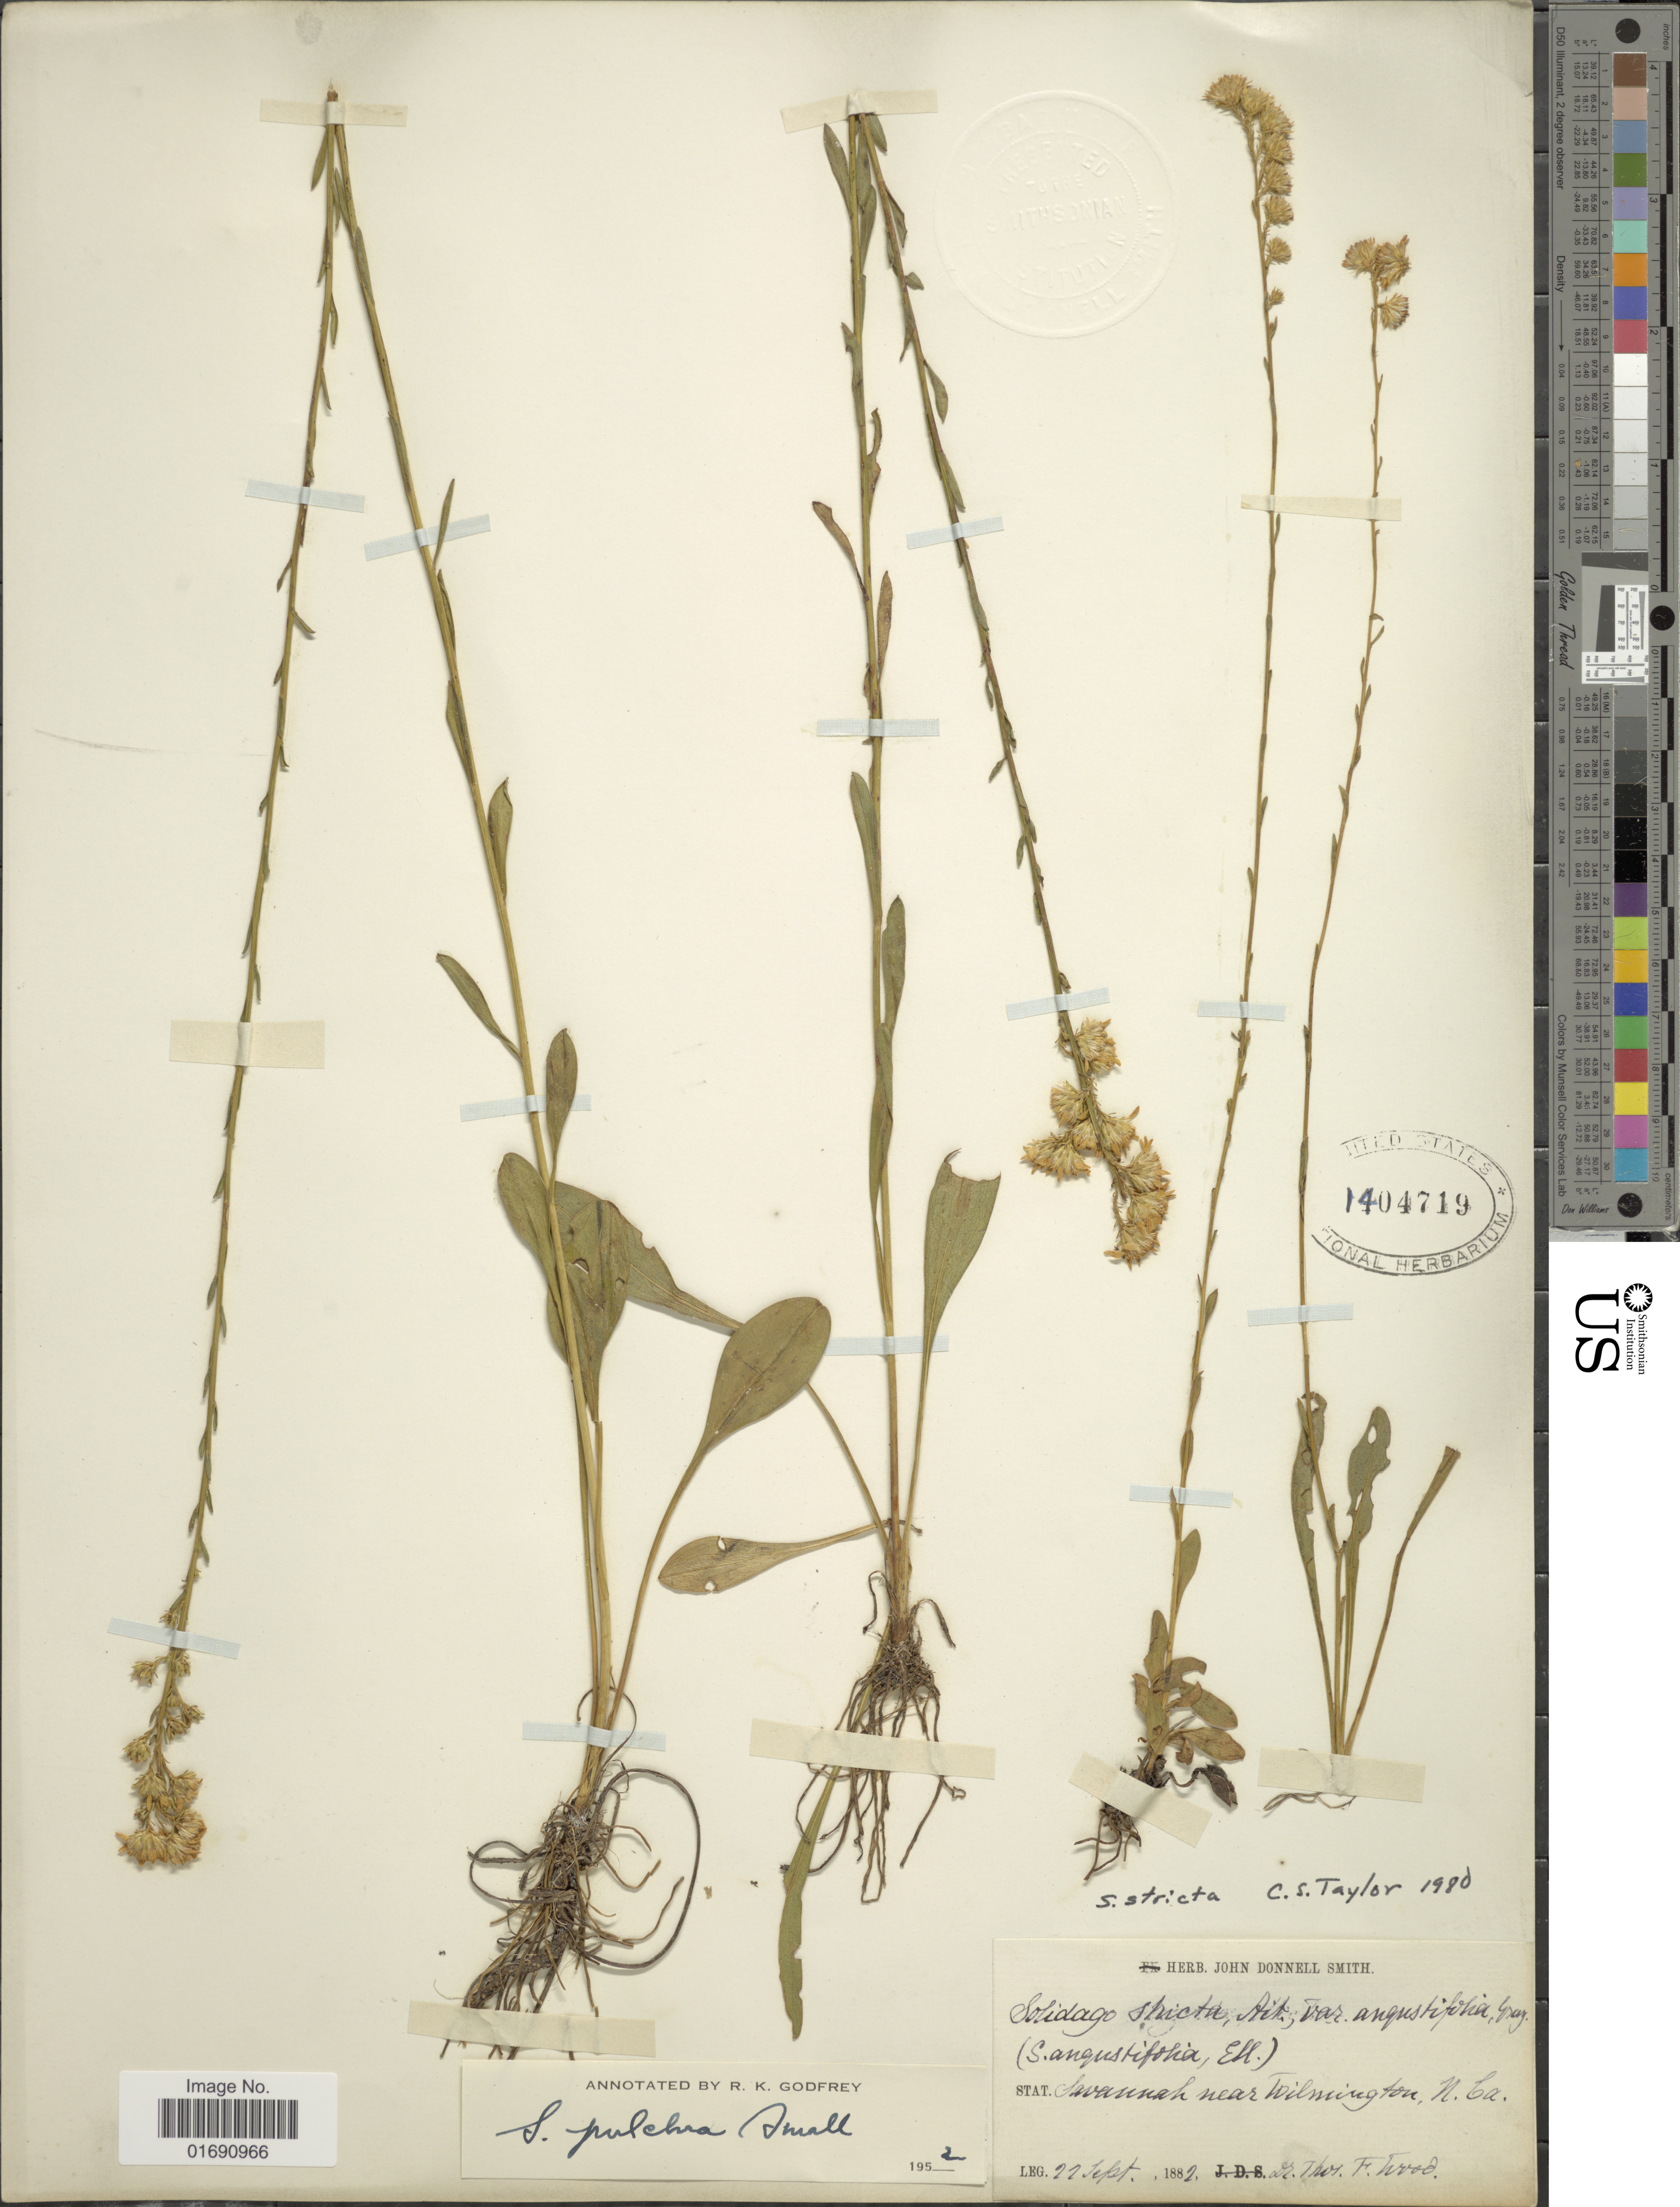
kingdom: Plantae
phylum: Tracheophyta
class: Magnoliopsida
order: Asterales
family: Asteraceae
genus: Solidago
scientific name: Solidago stricta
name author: Aiton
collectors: T. F. Wood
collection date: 1882-09-22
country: United States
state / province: North Carolina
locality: Stat. Savannah near Wilmington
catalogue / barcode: US 1404719